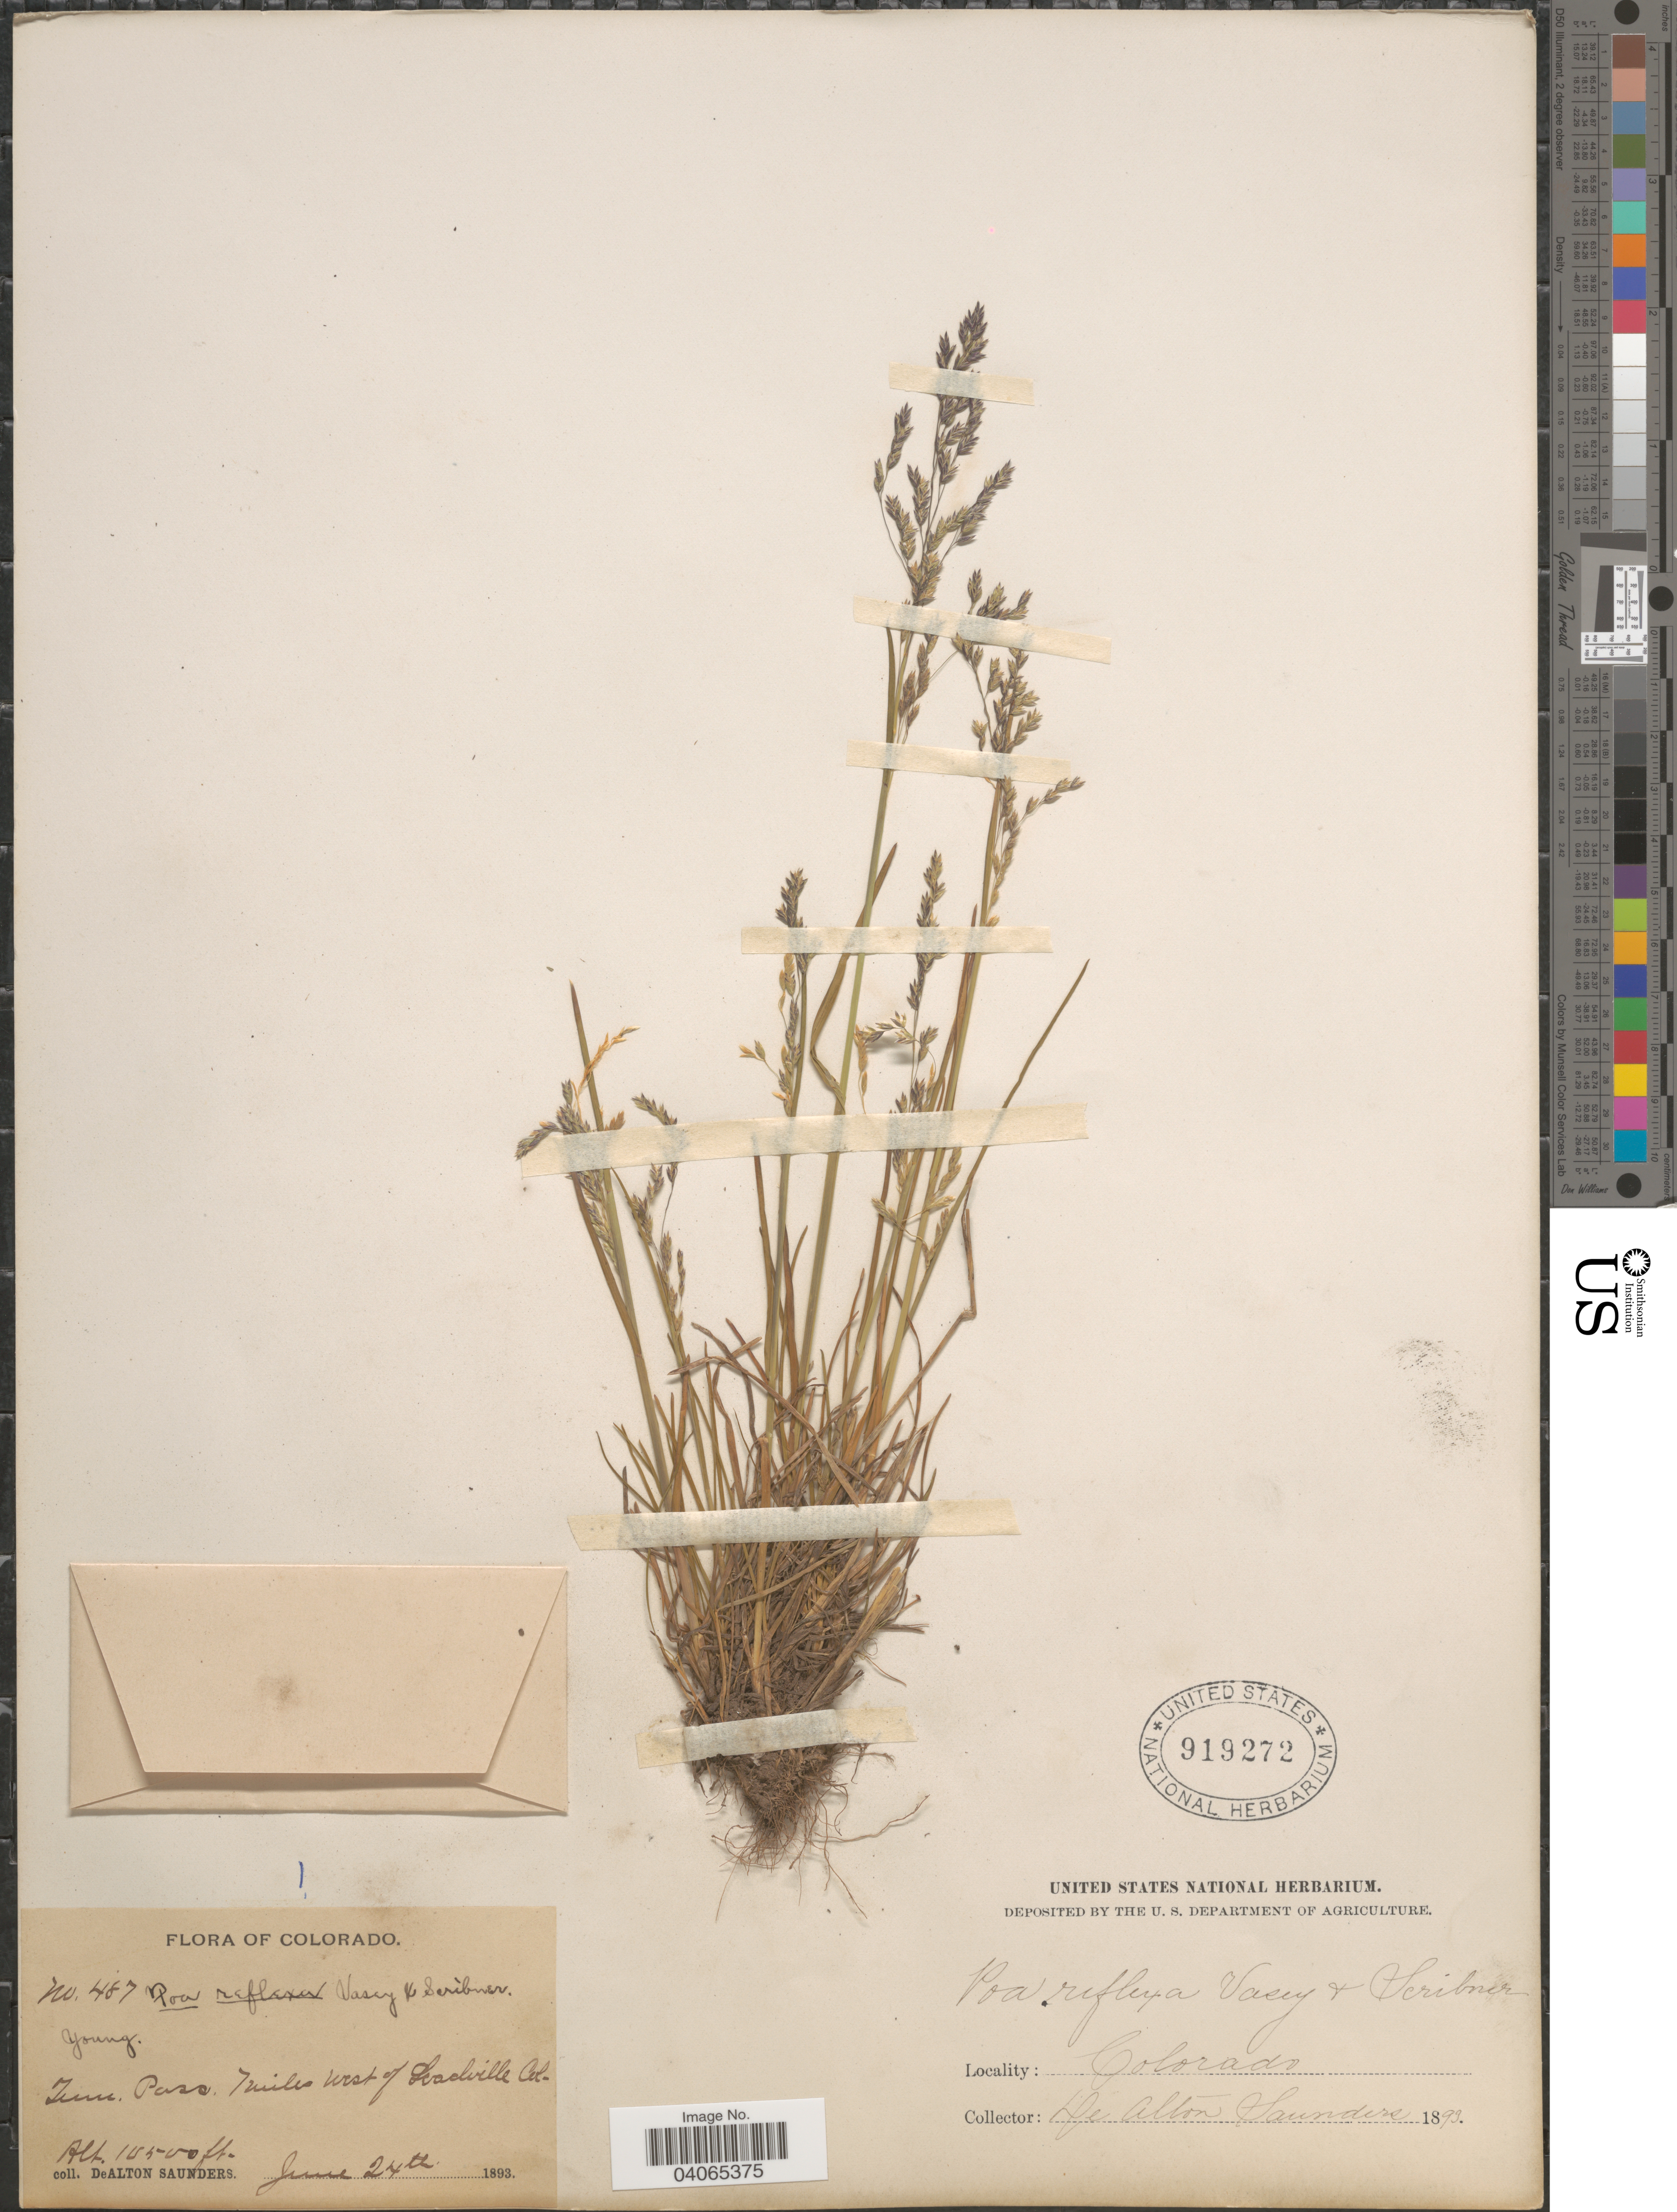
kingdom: Plantae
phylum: Tracheophyta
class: Liliopsida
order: Poales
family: Poaceae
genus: Poa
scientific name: Poa reflexa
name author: Vasey & Scribn.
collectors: D. A. Saunders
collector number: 487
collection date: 1893-06-24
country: United States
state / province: Colorado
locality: Tenn Pass. 7 miles west of Leadville.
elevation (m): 3200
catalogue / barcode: US 919272